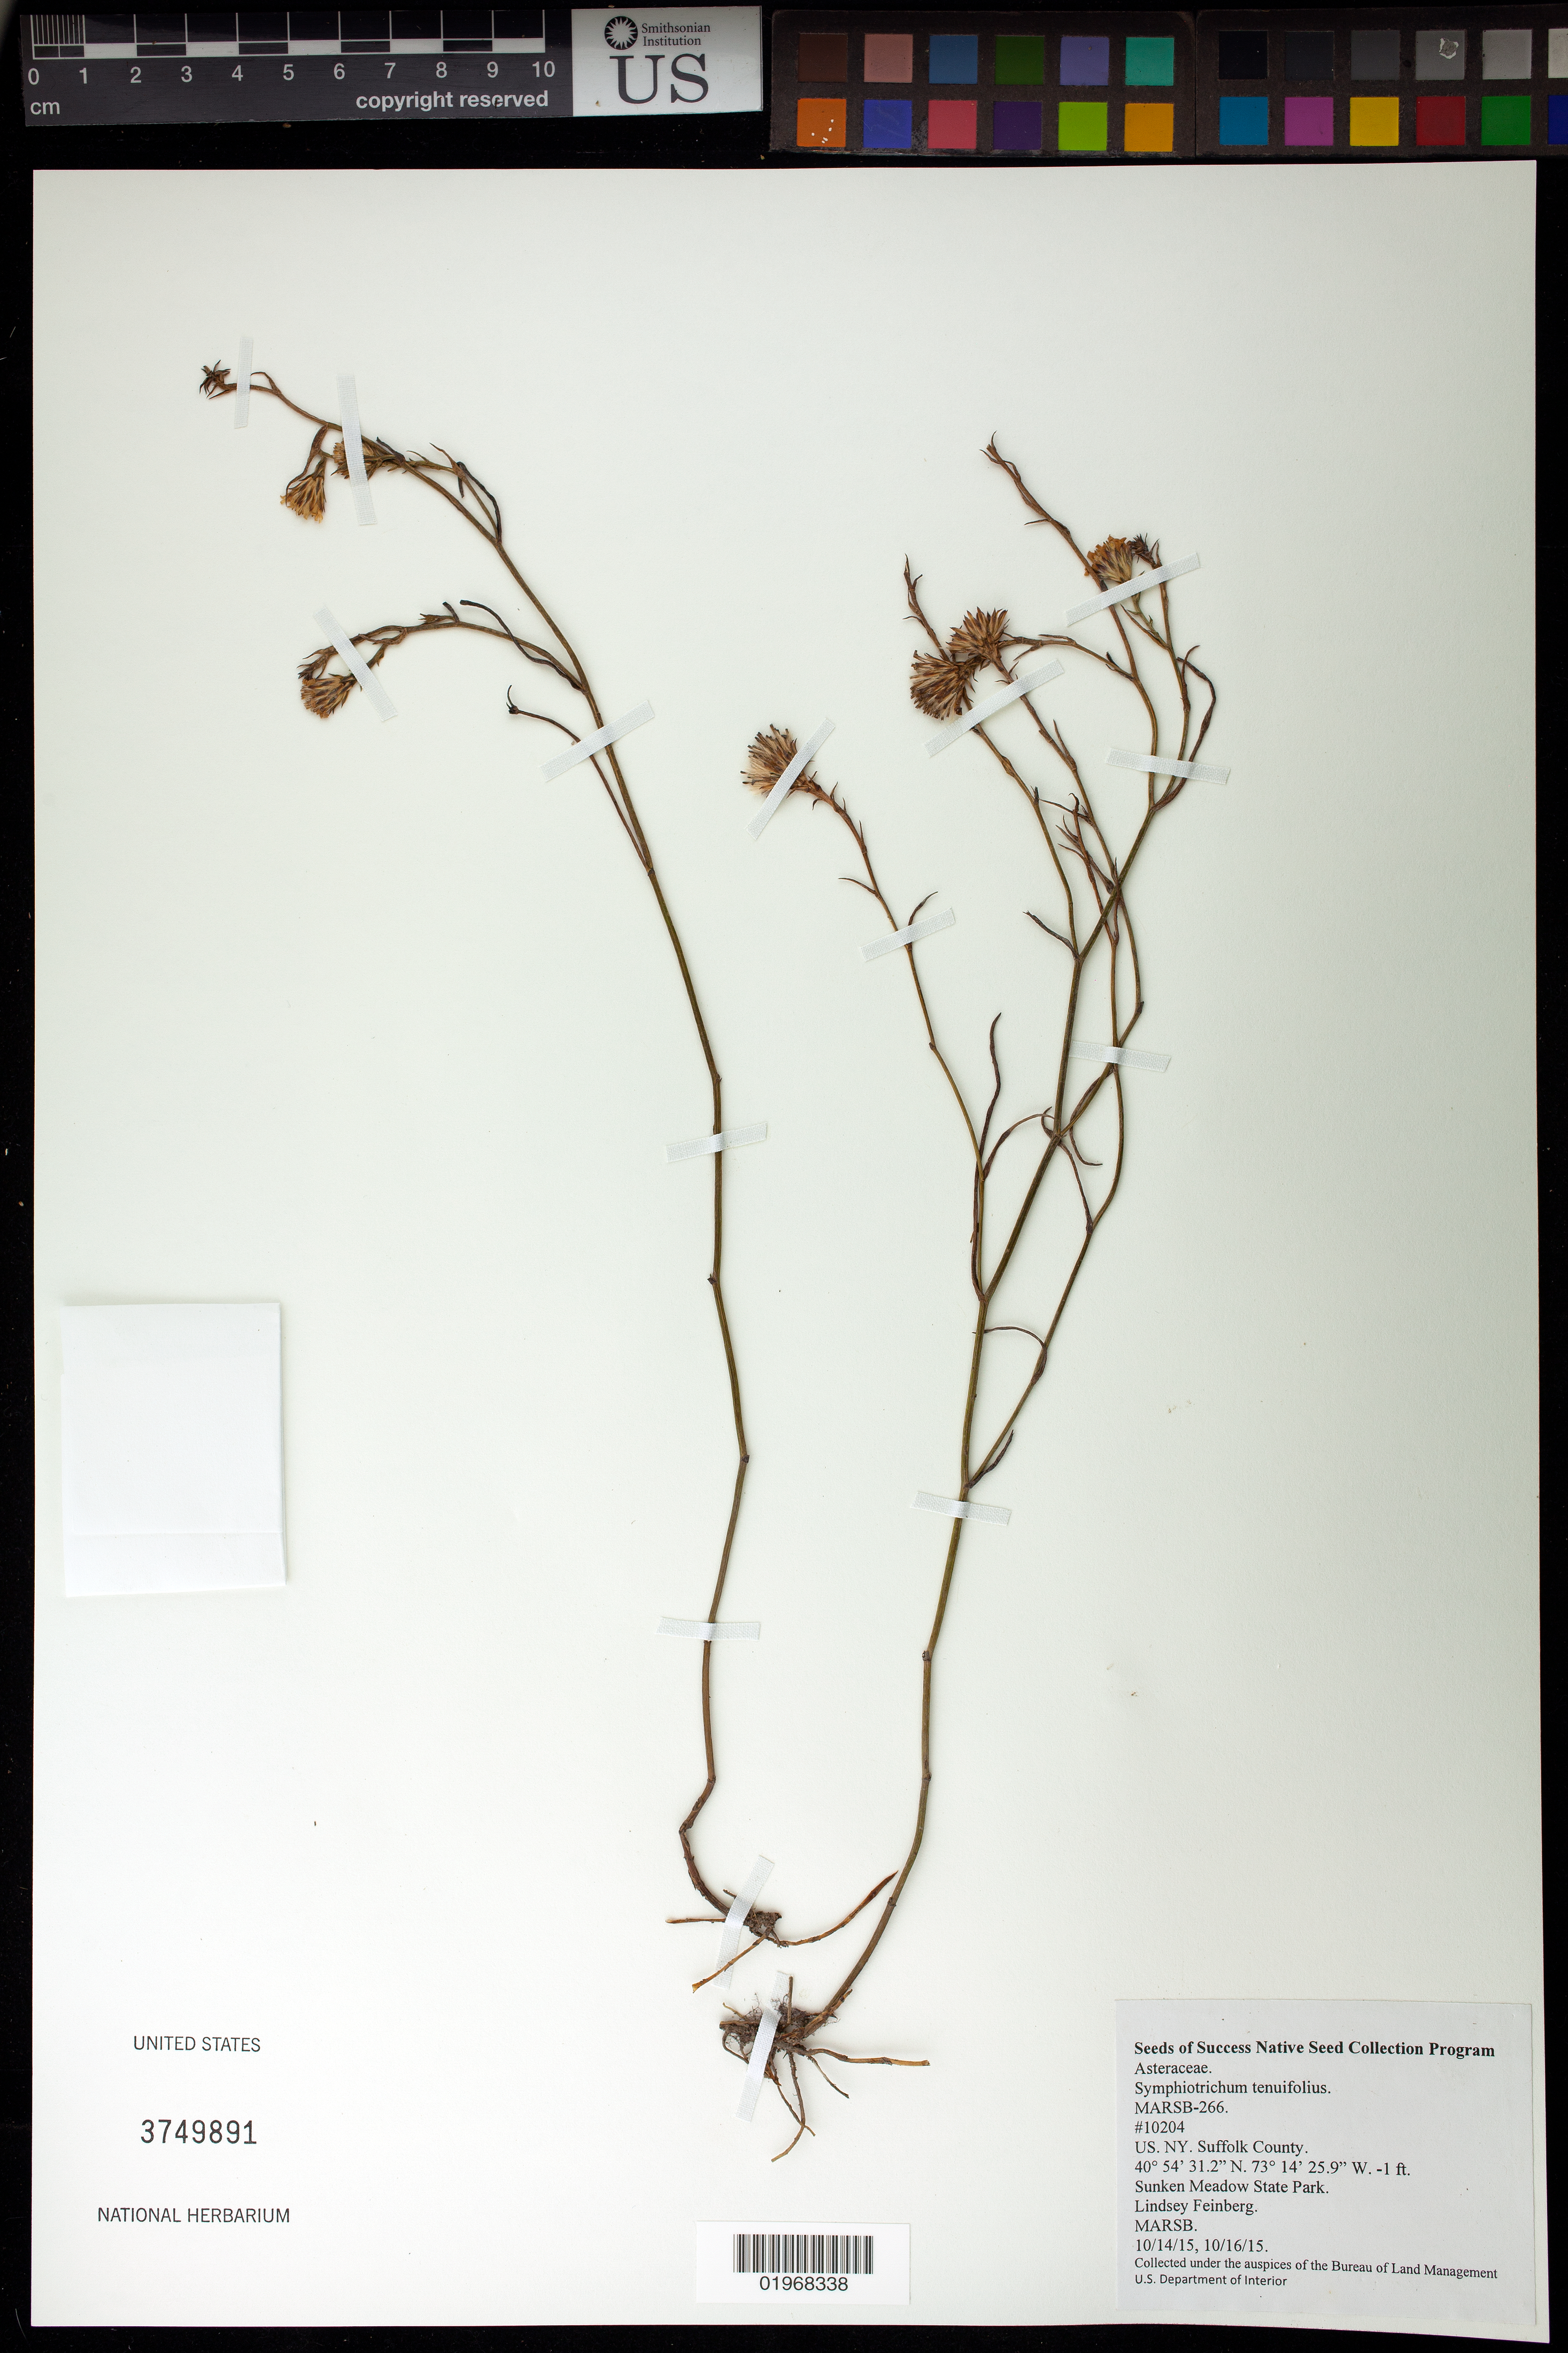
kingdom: Plantae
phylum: Tracheophyta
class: Magnoliopsida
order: Asterales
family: Asteraceae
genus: Symphyotrichum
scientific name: Symphyotrichum tenuifolium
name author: (L.) G.L. Nesom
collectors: L. Feinberg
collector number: MARSB-266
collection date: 2015-10-14,2015-10-16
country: United States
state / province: New York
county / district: Suffolk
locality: Sunken Meadow State Park, Marsh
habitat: Atlantic gulf coast low salt marsh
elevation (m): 0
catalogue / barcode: US 3749891